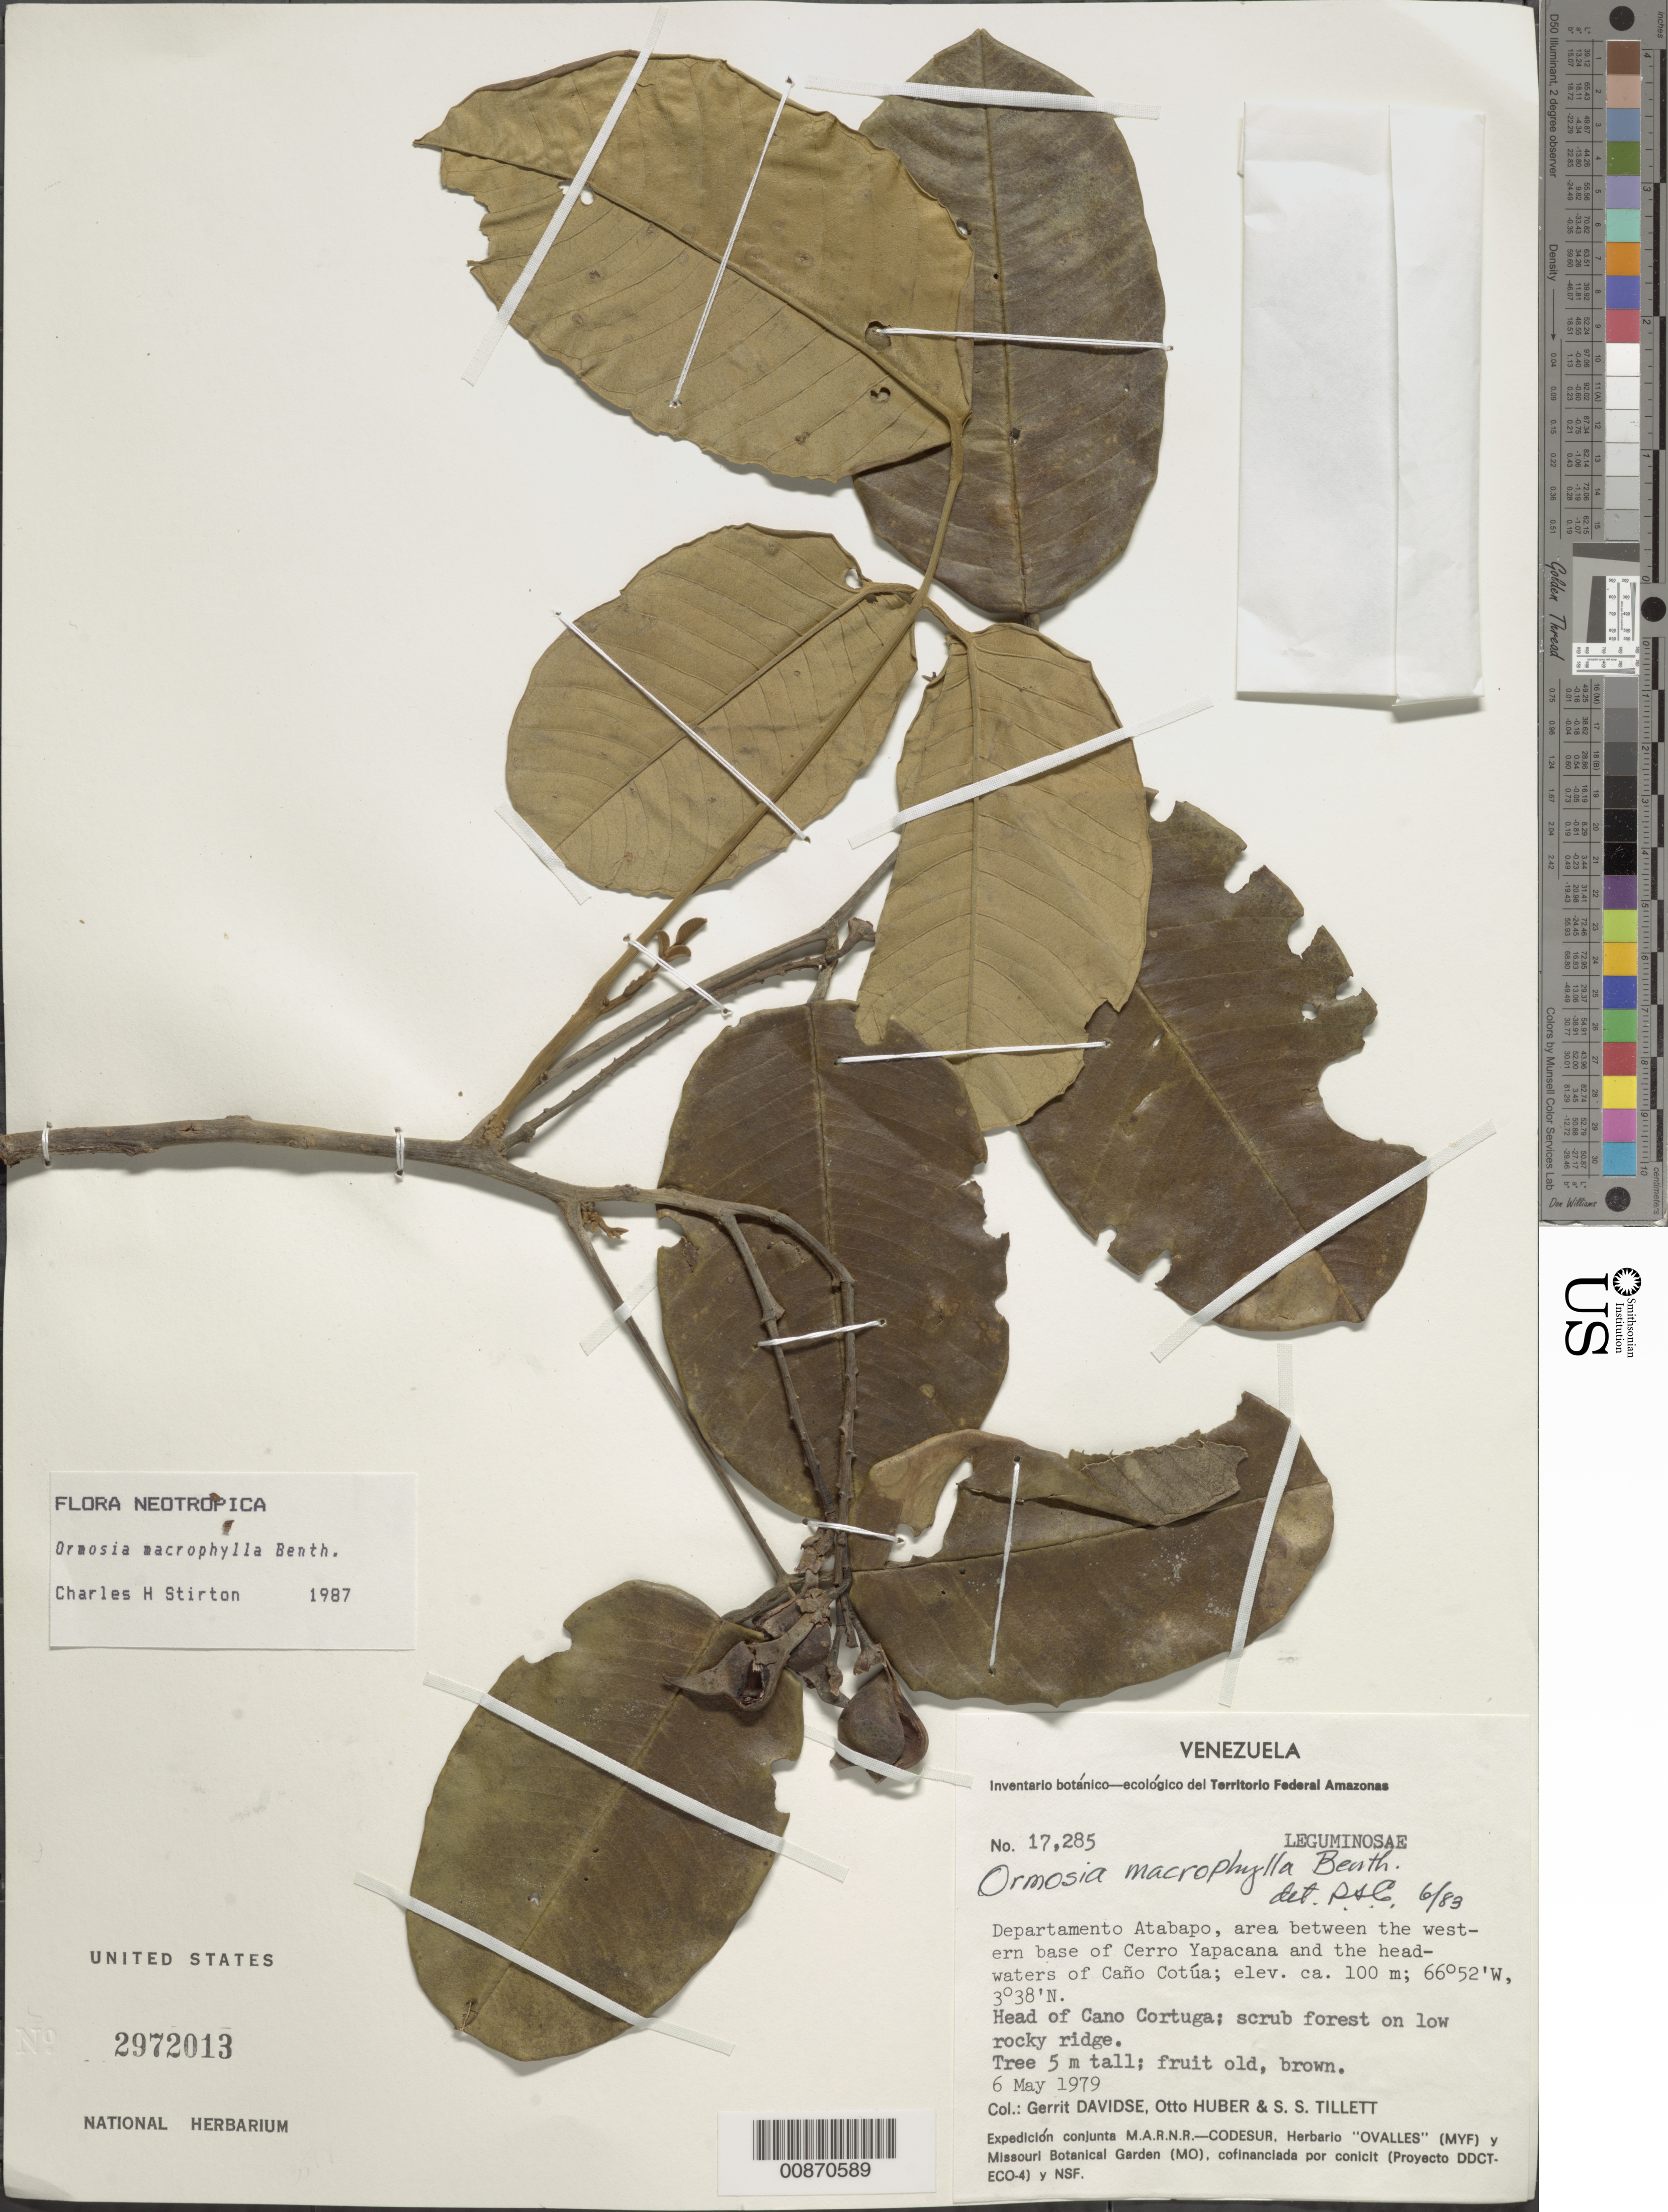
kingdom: Plantae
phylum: Tracheophyta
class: Magnoliopsida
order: Fabales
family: Fabaceae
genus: Ormosia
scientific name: Ormosia macrophylla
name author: Benth.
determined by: Stirton, Charles H.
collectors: G. Davidse, O. Huber & S. S. Tillett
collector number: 17285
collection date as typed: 6-May-79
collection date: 1979-05-06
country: Venezuela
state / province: Amazonas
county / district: Atabapo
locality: Cerro Yapacána, western base, to headwaters of Caño Cotúa, head of Caño Cortuga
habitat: Scrub forest on low rocky ridge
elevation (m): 100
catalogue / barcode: US 2972013